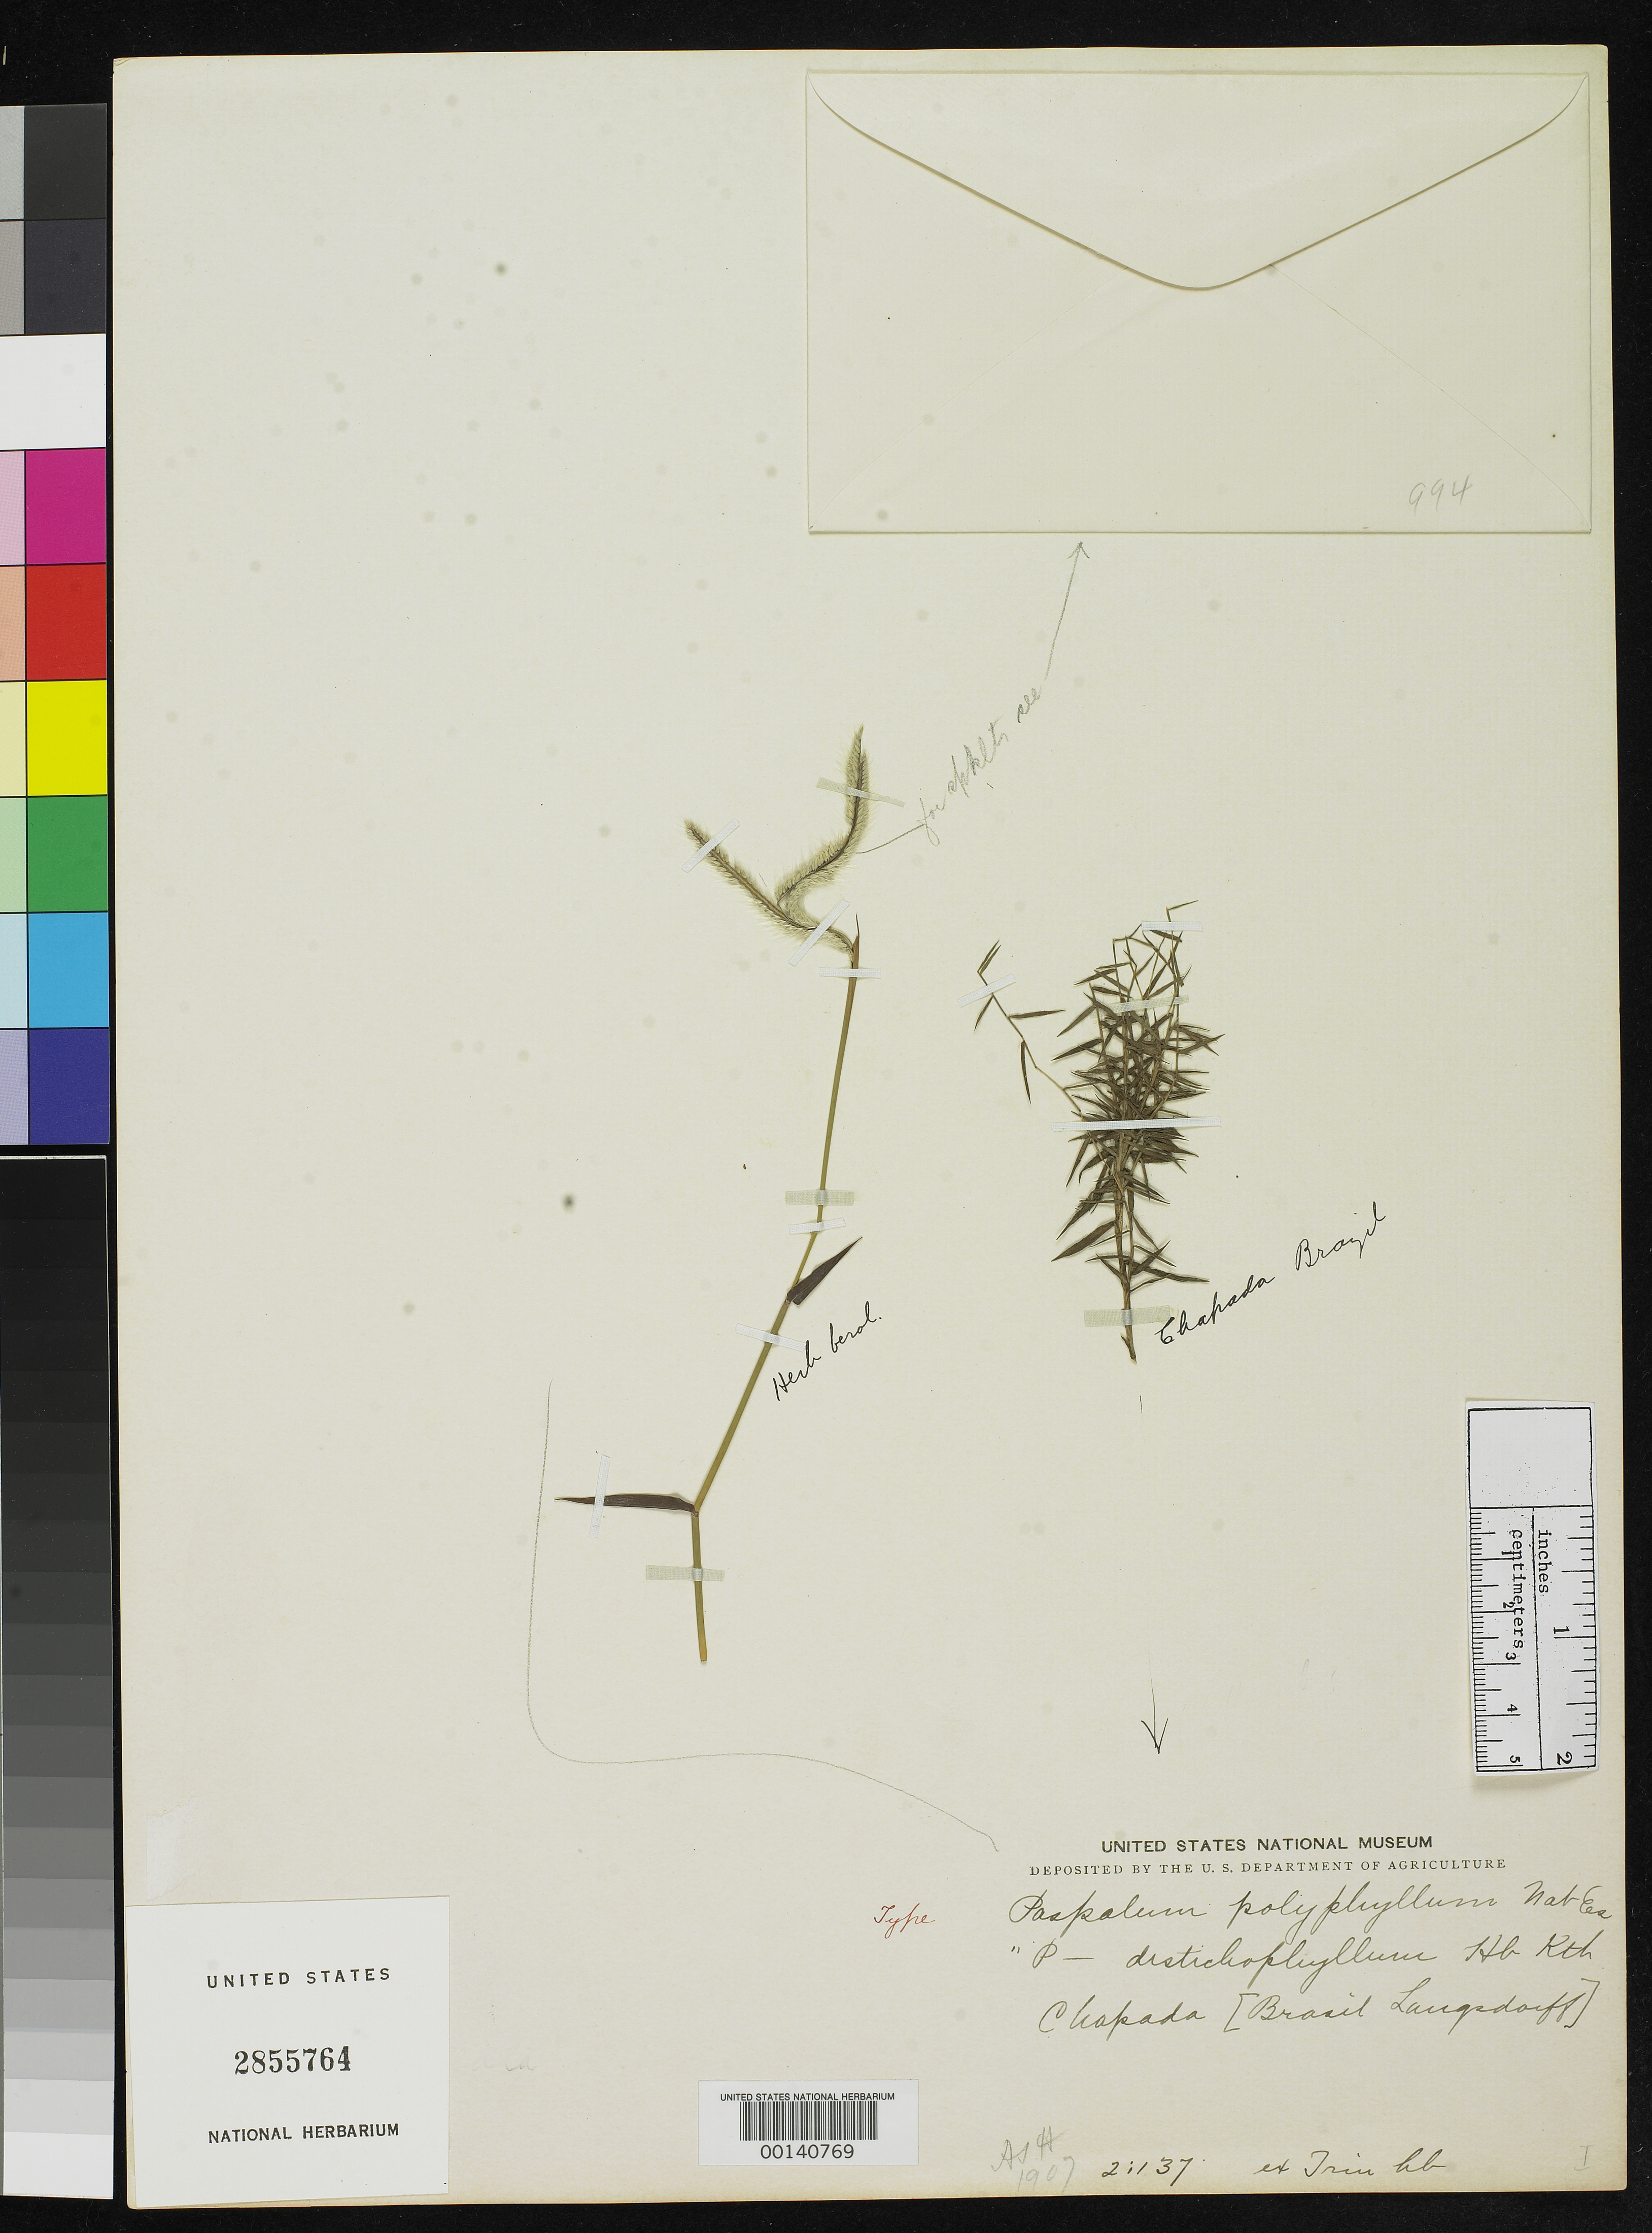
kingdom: Plantae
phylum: Tracheophyta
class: Liliopsida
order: Poales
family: Poaceae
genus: Paspalum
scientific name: Paspalum polyphyllum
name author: Nees ex Trin.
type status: Type Fragment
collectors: G. H. von Langsdorff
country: Brazil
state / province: Minas Gerais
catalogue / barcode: US 2855764